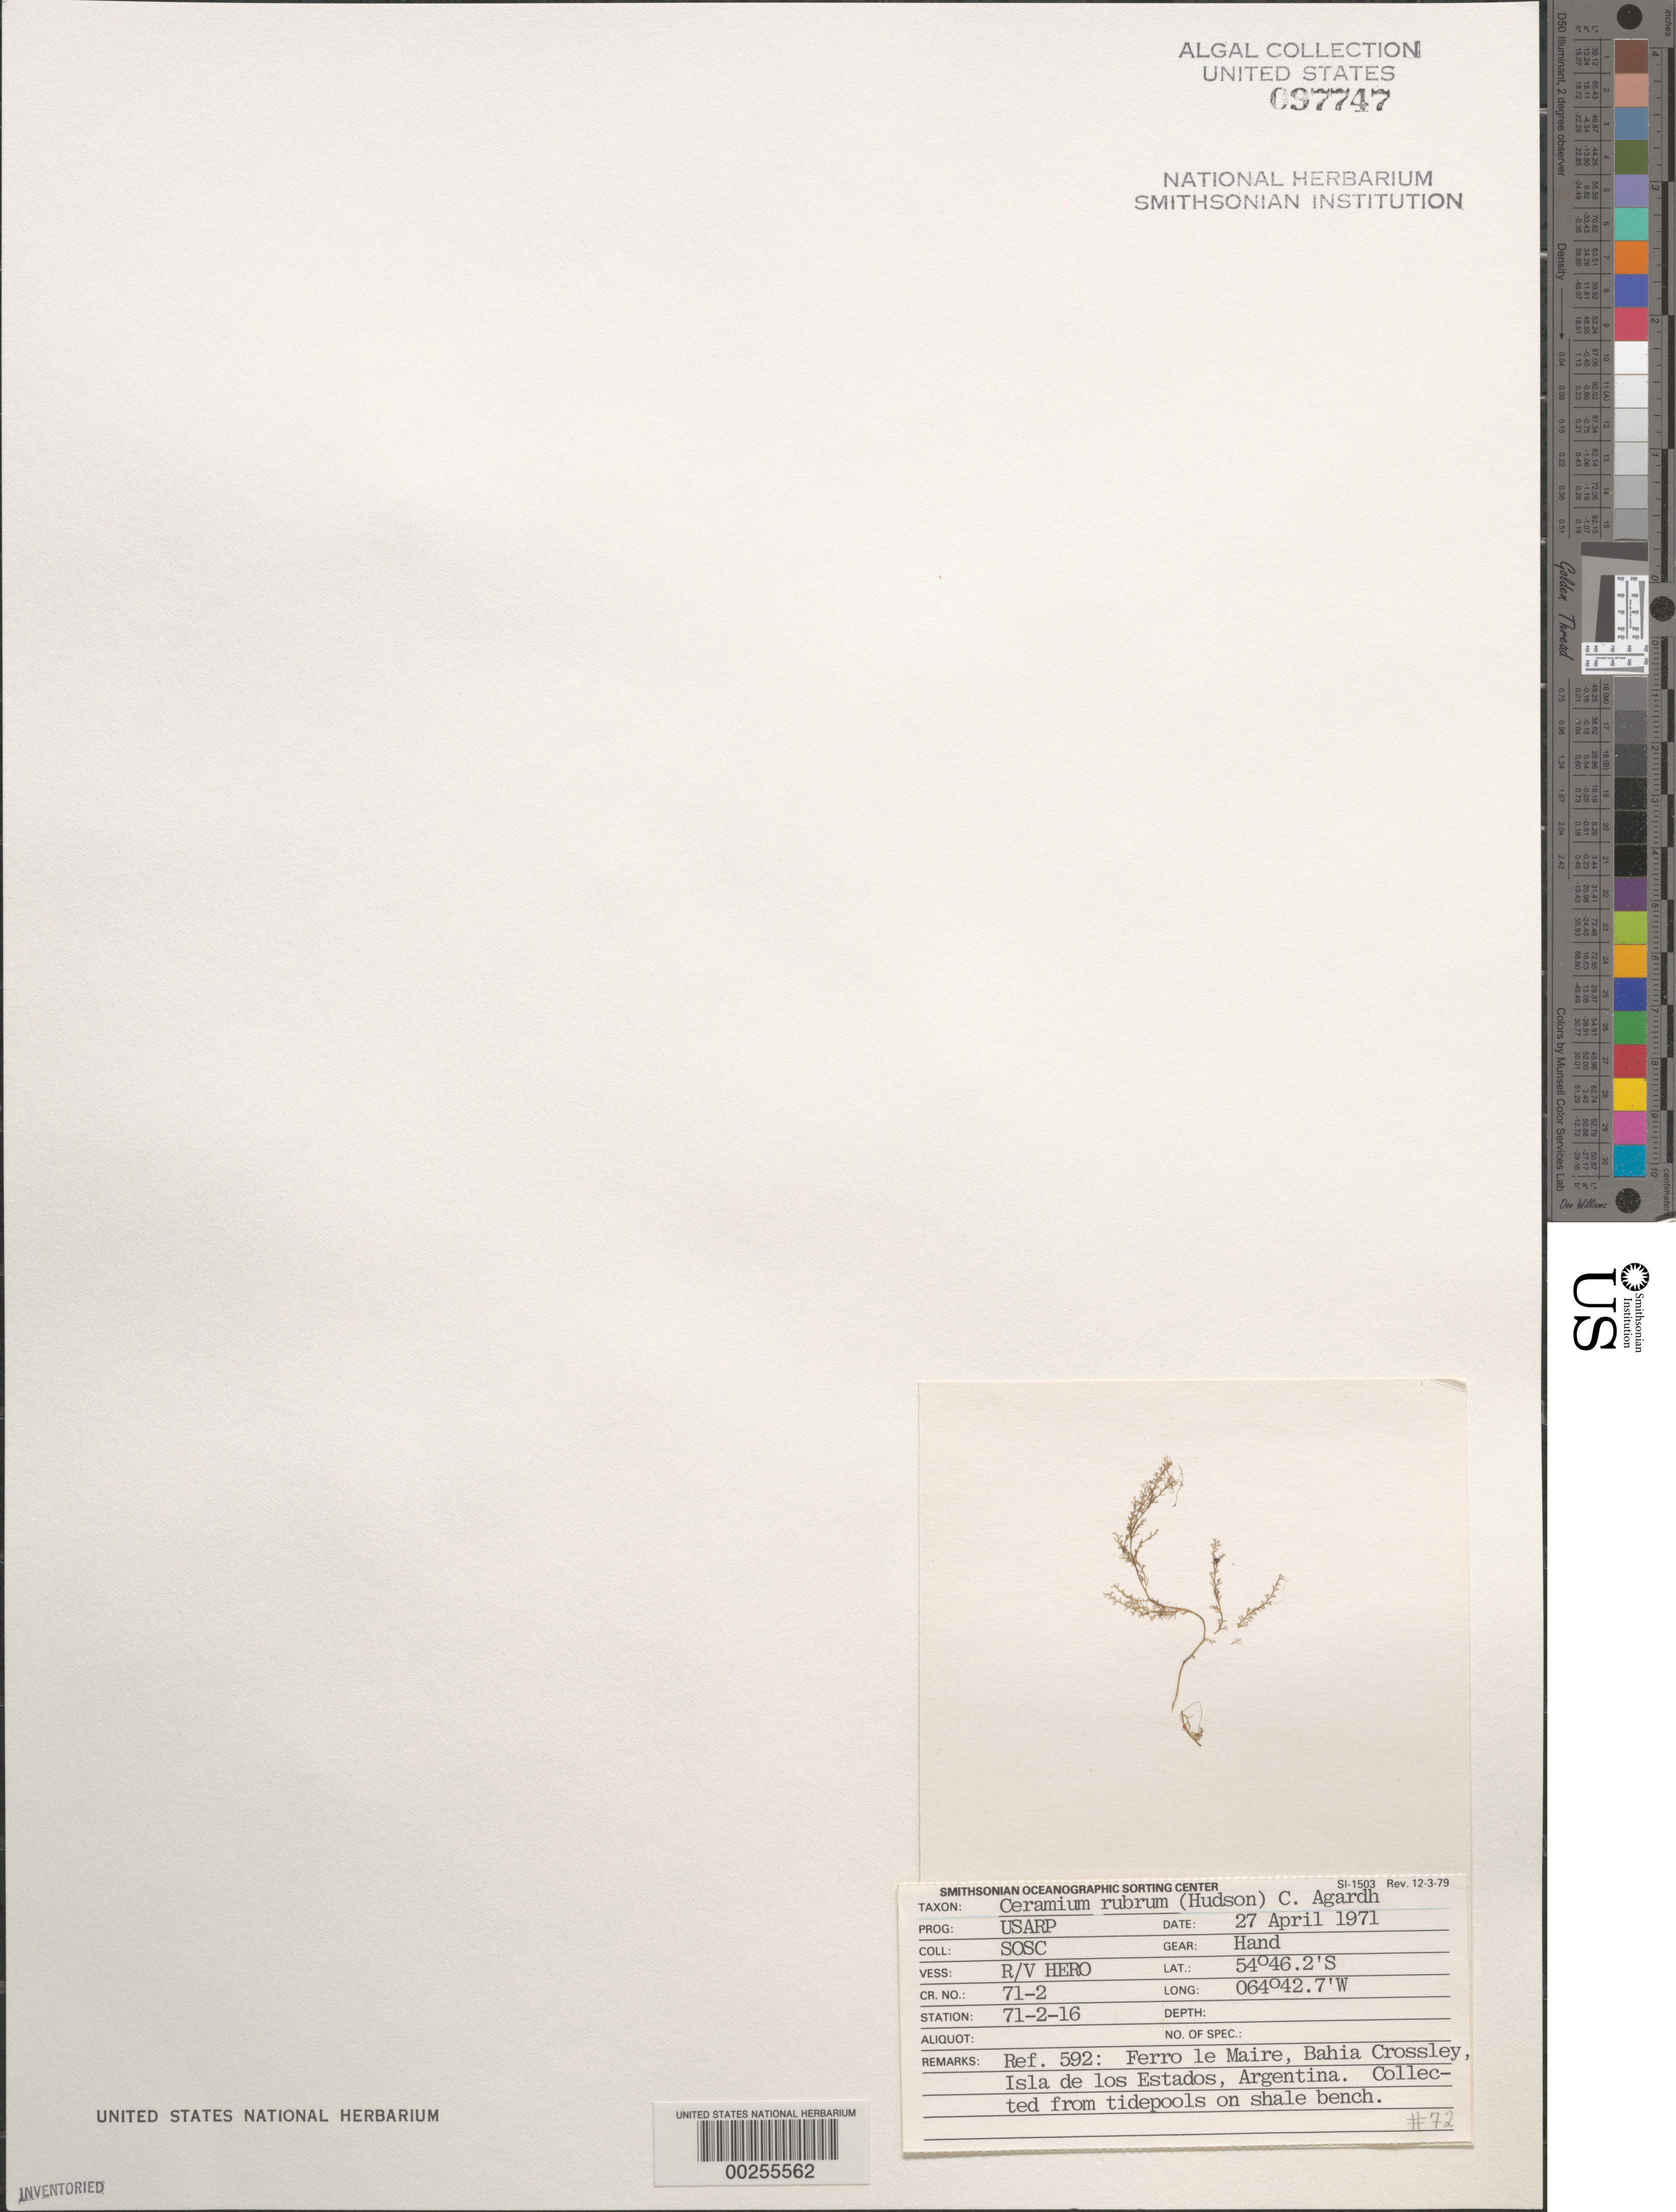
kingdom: Plantae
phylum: Rhodophyta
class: Florideophyceae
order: Ceramiales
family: Ceramiaceae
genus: Ceramium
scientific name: Ceramium rubrum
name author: C. Agardh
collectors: SOSC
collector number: Station 71-2-16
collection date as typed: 27 Apr 1971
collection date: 1971-04-27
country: Argentina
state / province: Tierra del Fuego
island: Isla de los Estados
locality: Ferro le Maire, Bahia Crossley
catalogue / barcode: US 97747